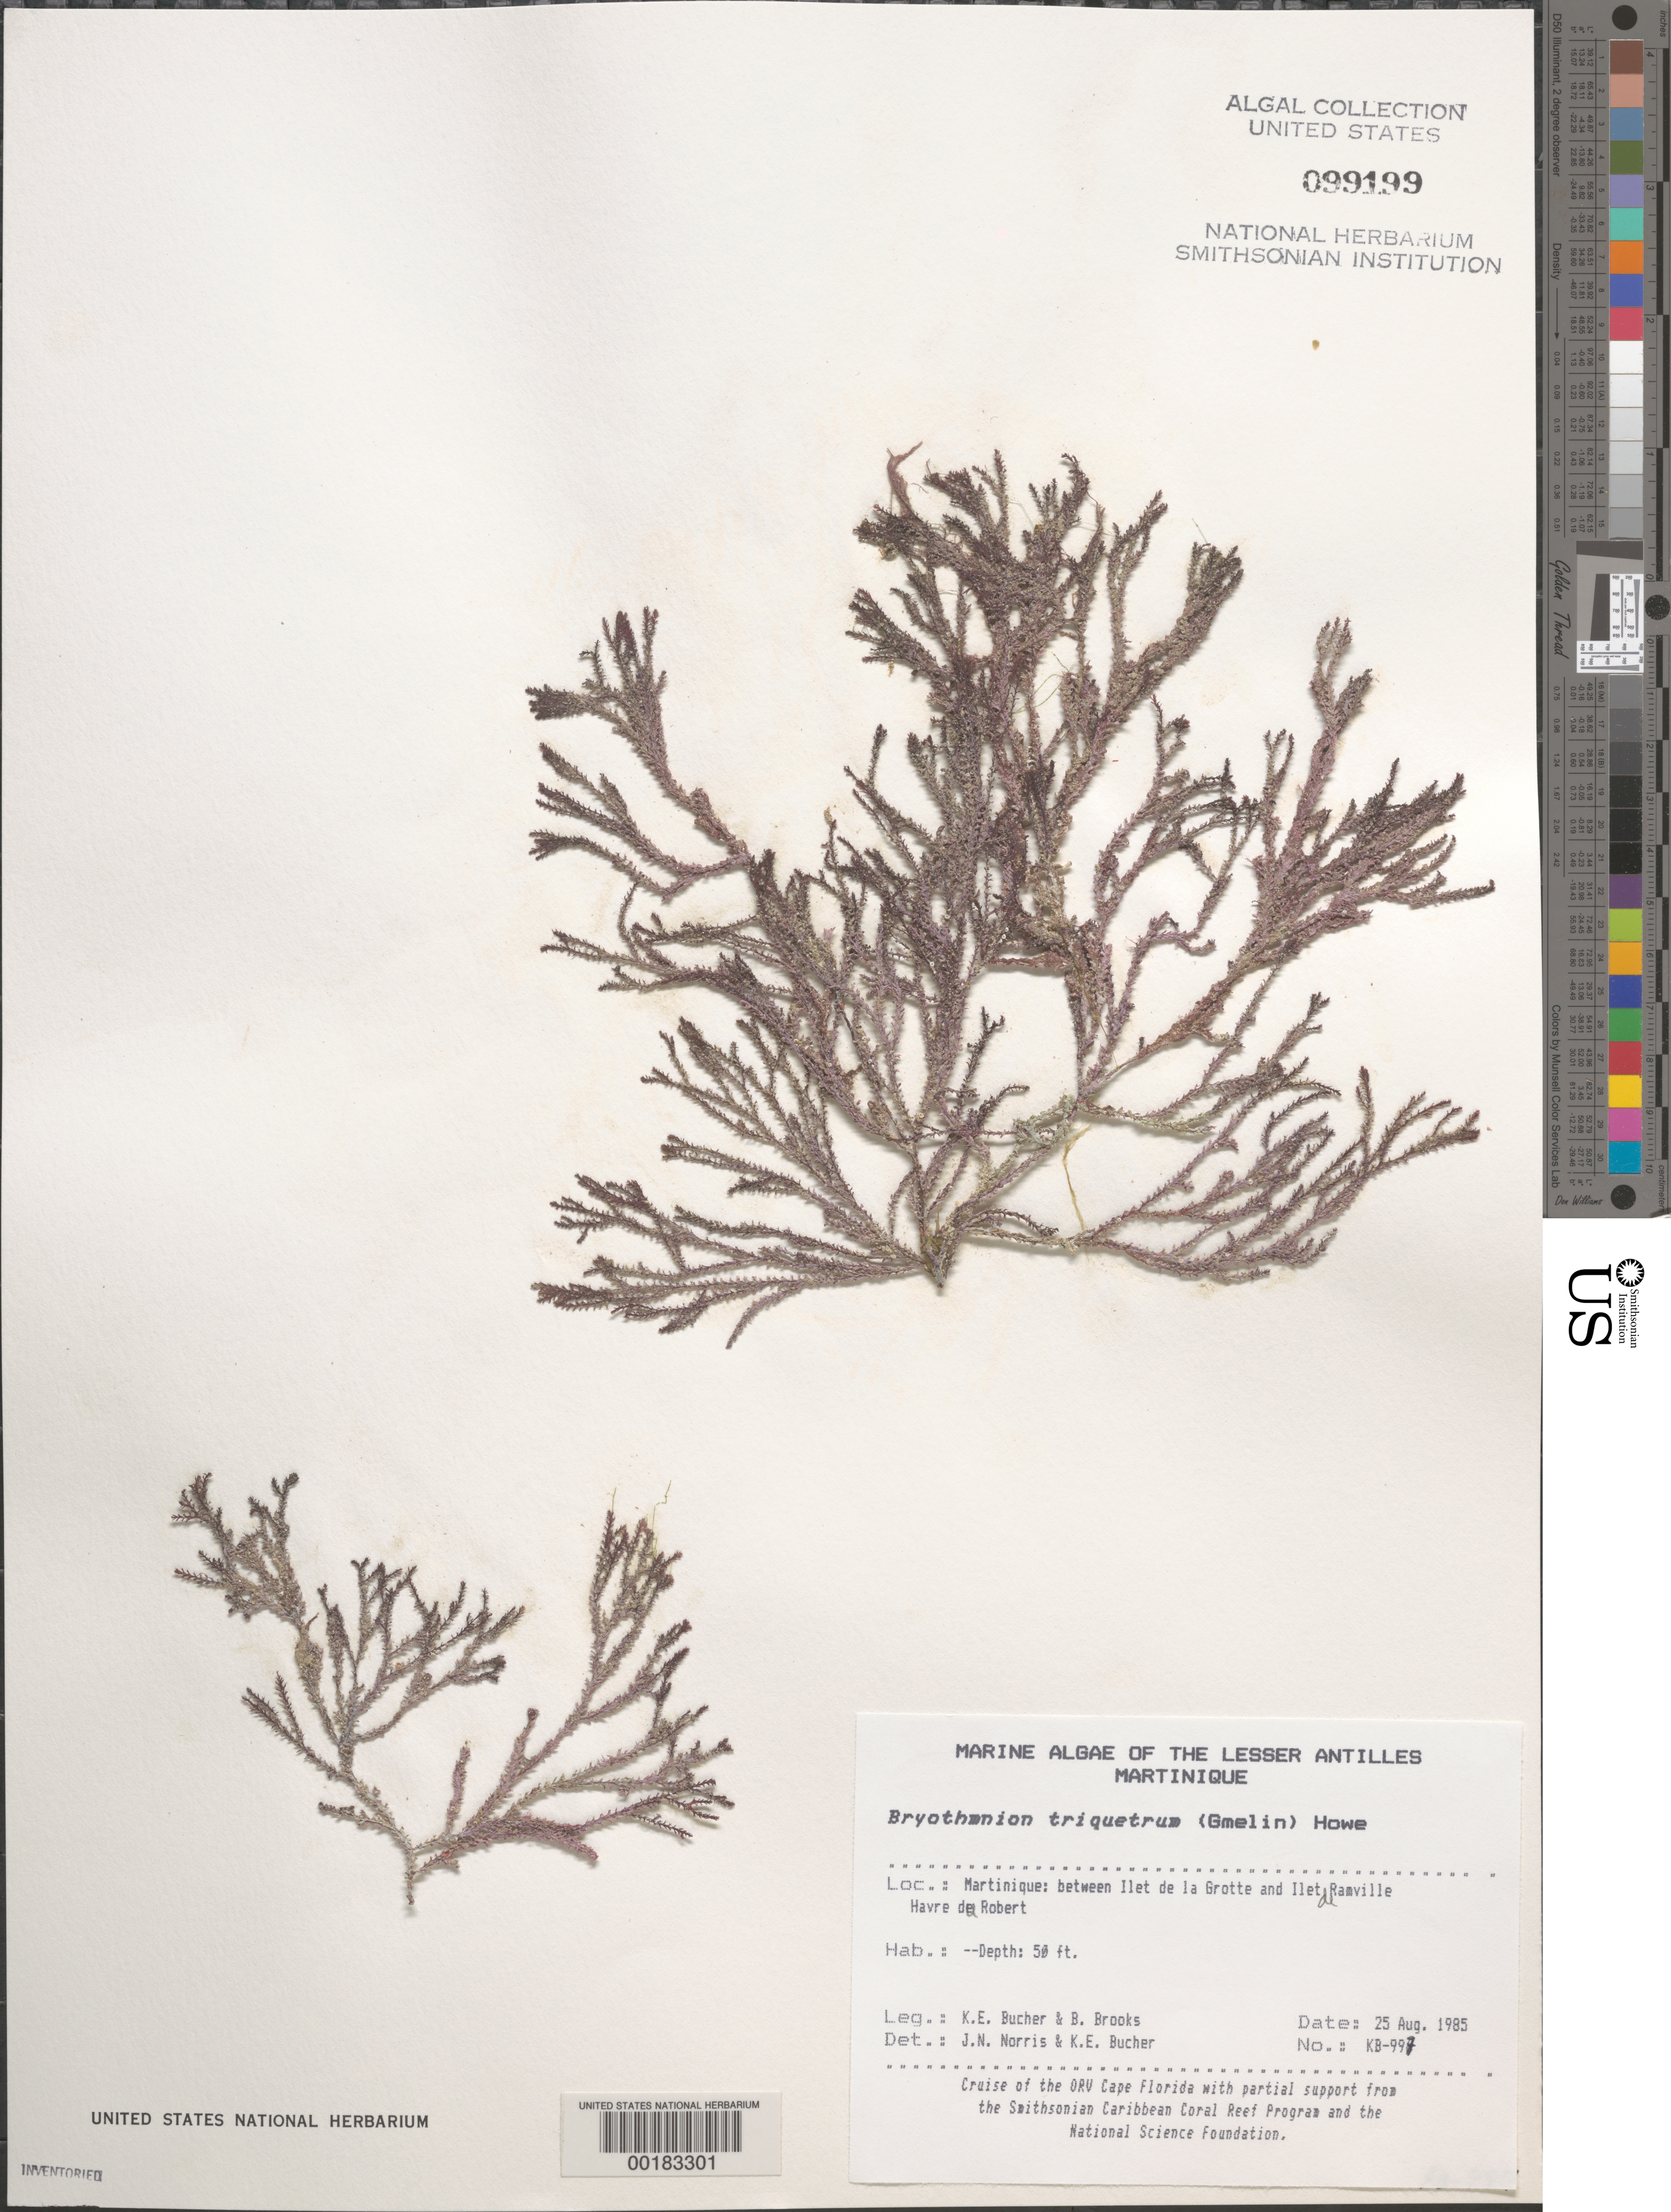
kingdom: Plantae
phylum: Rhodophyta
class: Florideophyceae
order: Ceramiales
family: Rhodomelaceae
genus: Alsidium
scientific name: Alsidium triquetrum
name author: (S.G. Gmel.) Trevis.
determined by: Algae name updating Project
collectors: K. E. Bucher & B. Brooks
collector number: Kb-997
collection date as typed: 25 Aug 1985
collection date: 1985-08-25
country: Martinique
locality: Between Ilet de la Grotte and Ilet de Ramville, Havre du Robert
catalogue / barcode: US 99199